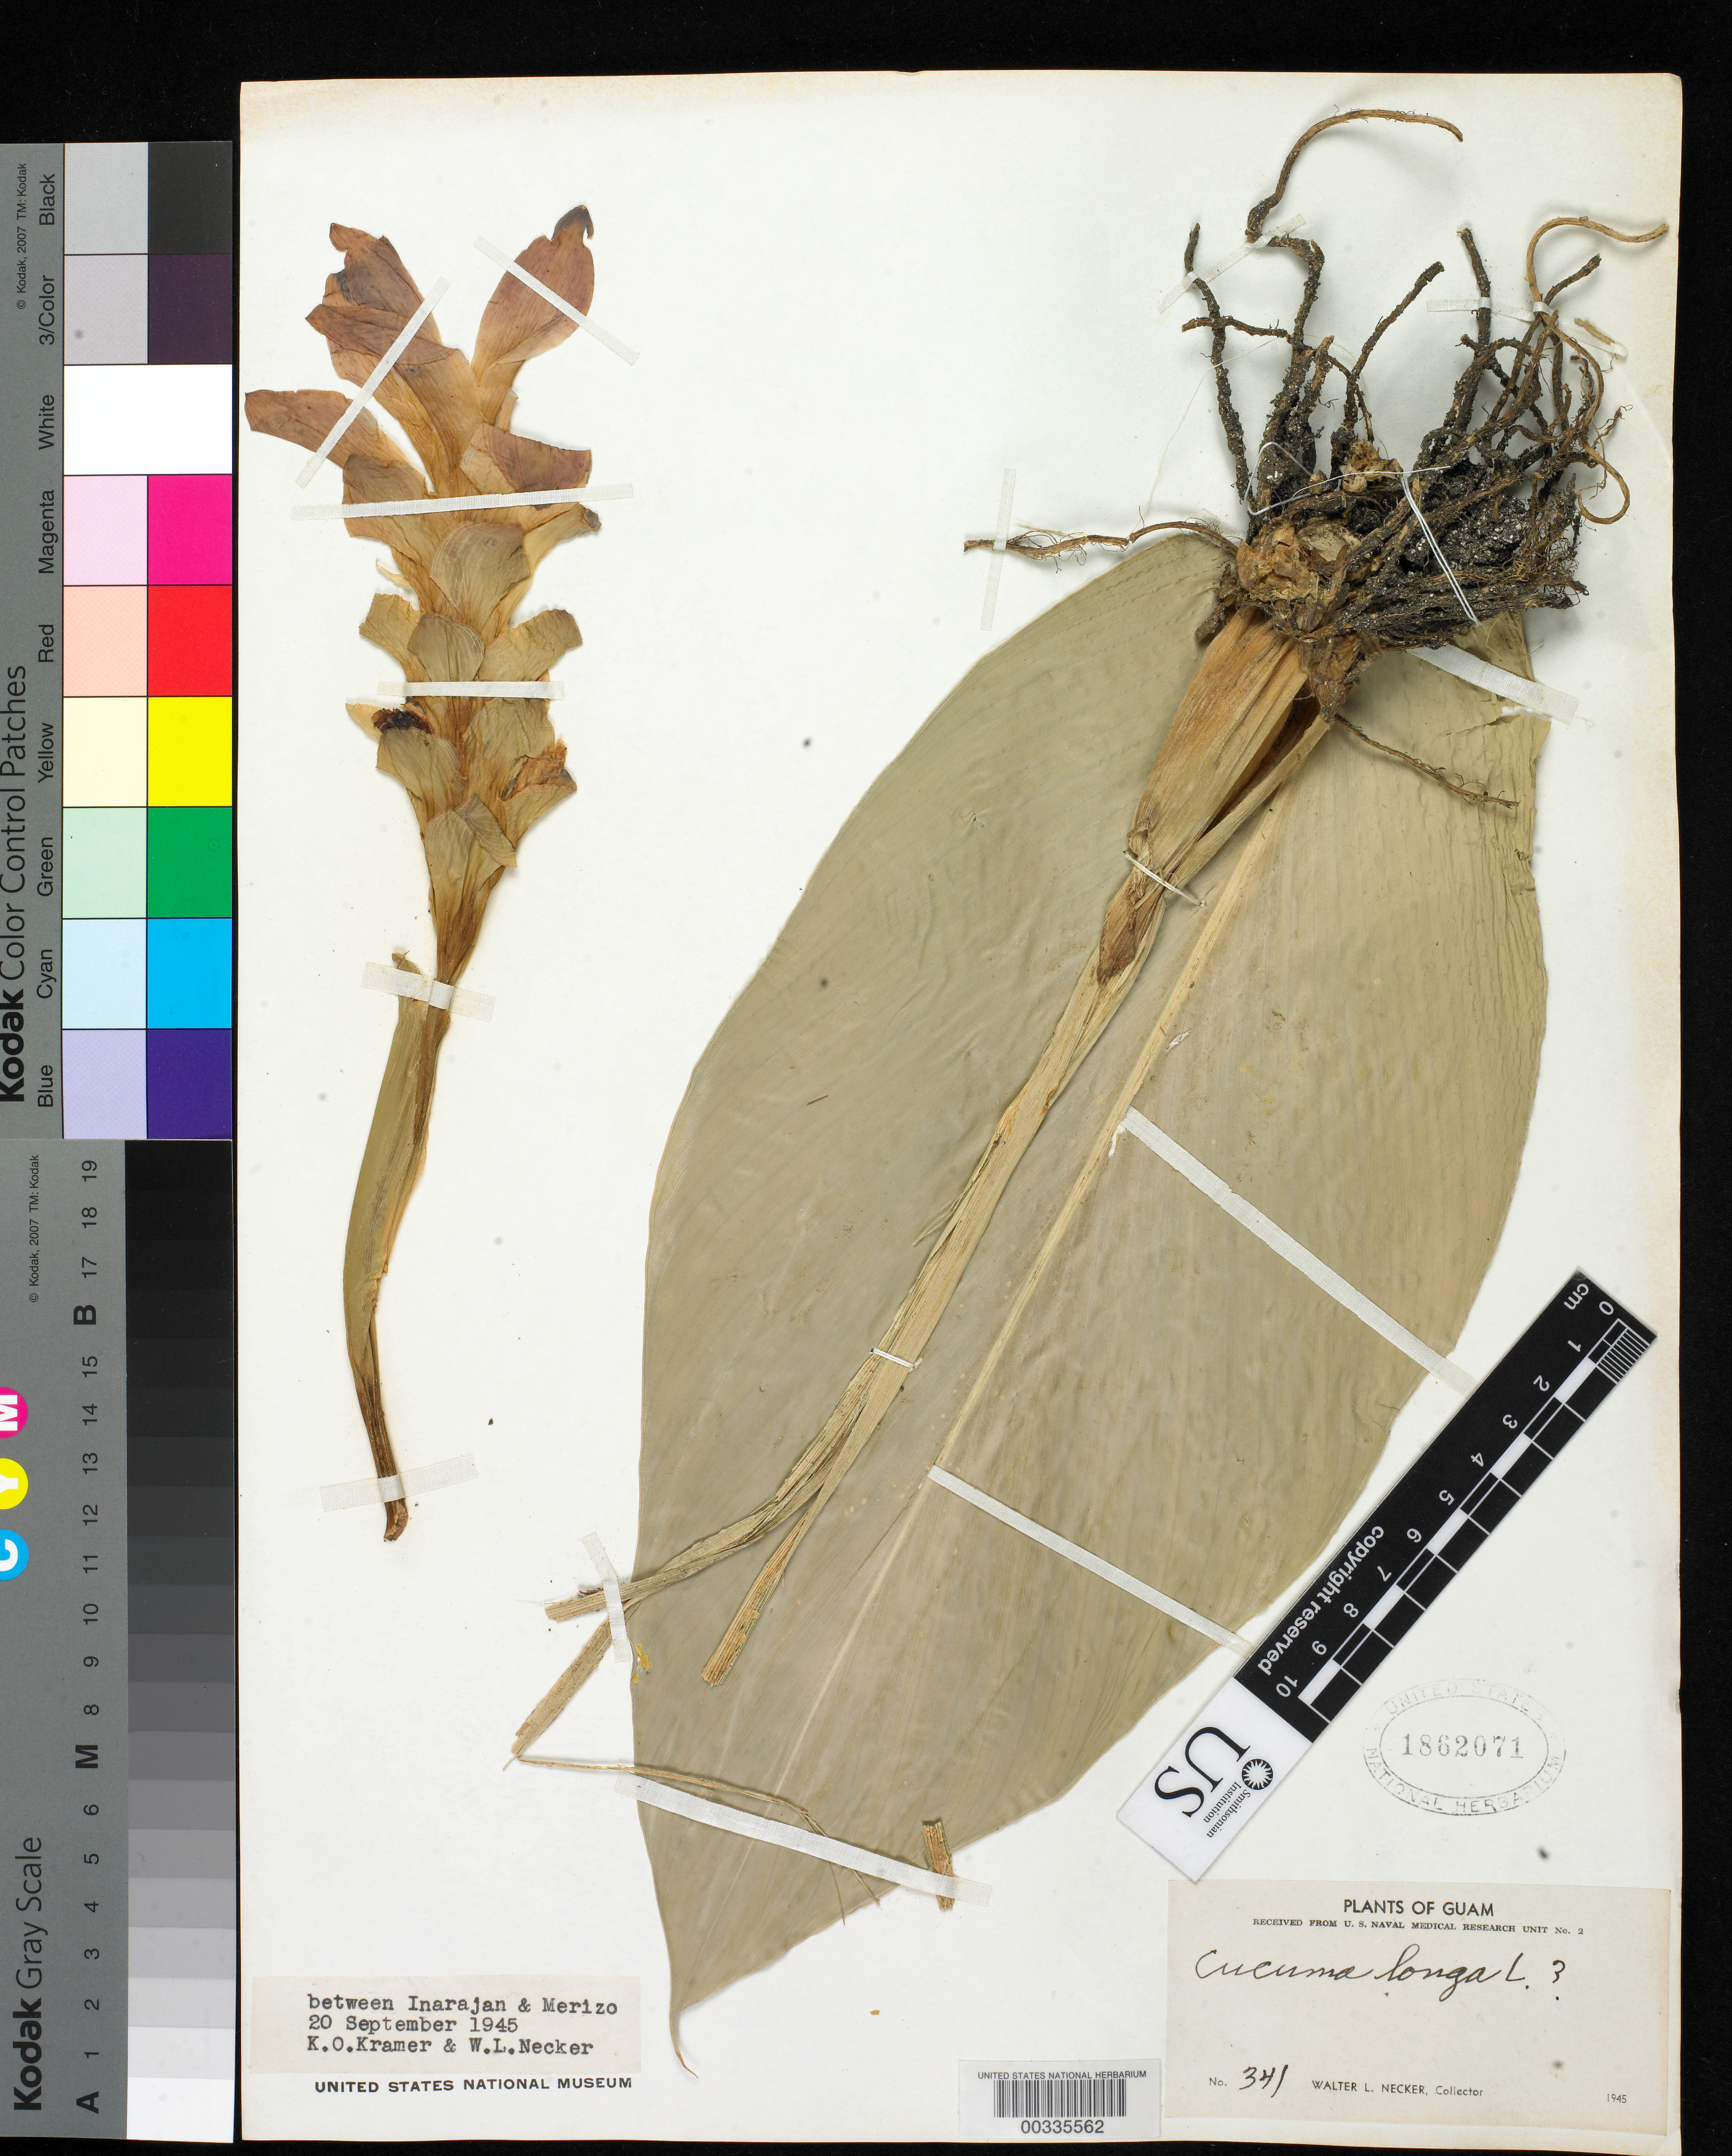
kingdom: Plantae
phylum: Tracheophyta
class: Liliopsida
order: Zingiberales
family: Zingiberaceae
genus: Curcuma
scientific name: Curcuma longa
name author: L.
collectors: W. L. Necker & K. O. Kramer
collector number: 341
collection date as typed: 20 Sep 1945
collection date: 1945-09-20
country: Guam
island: Guam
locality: Between inarajan and merizo, rec'd from u.s. naval medical research unit # 2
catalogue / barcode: US 1862071